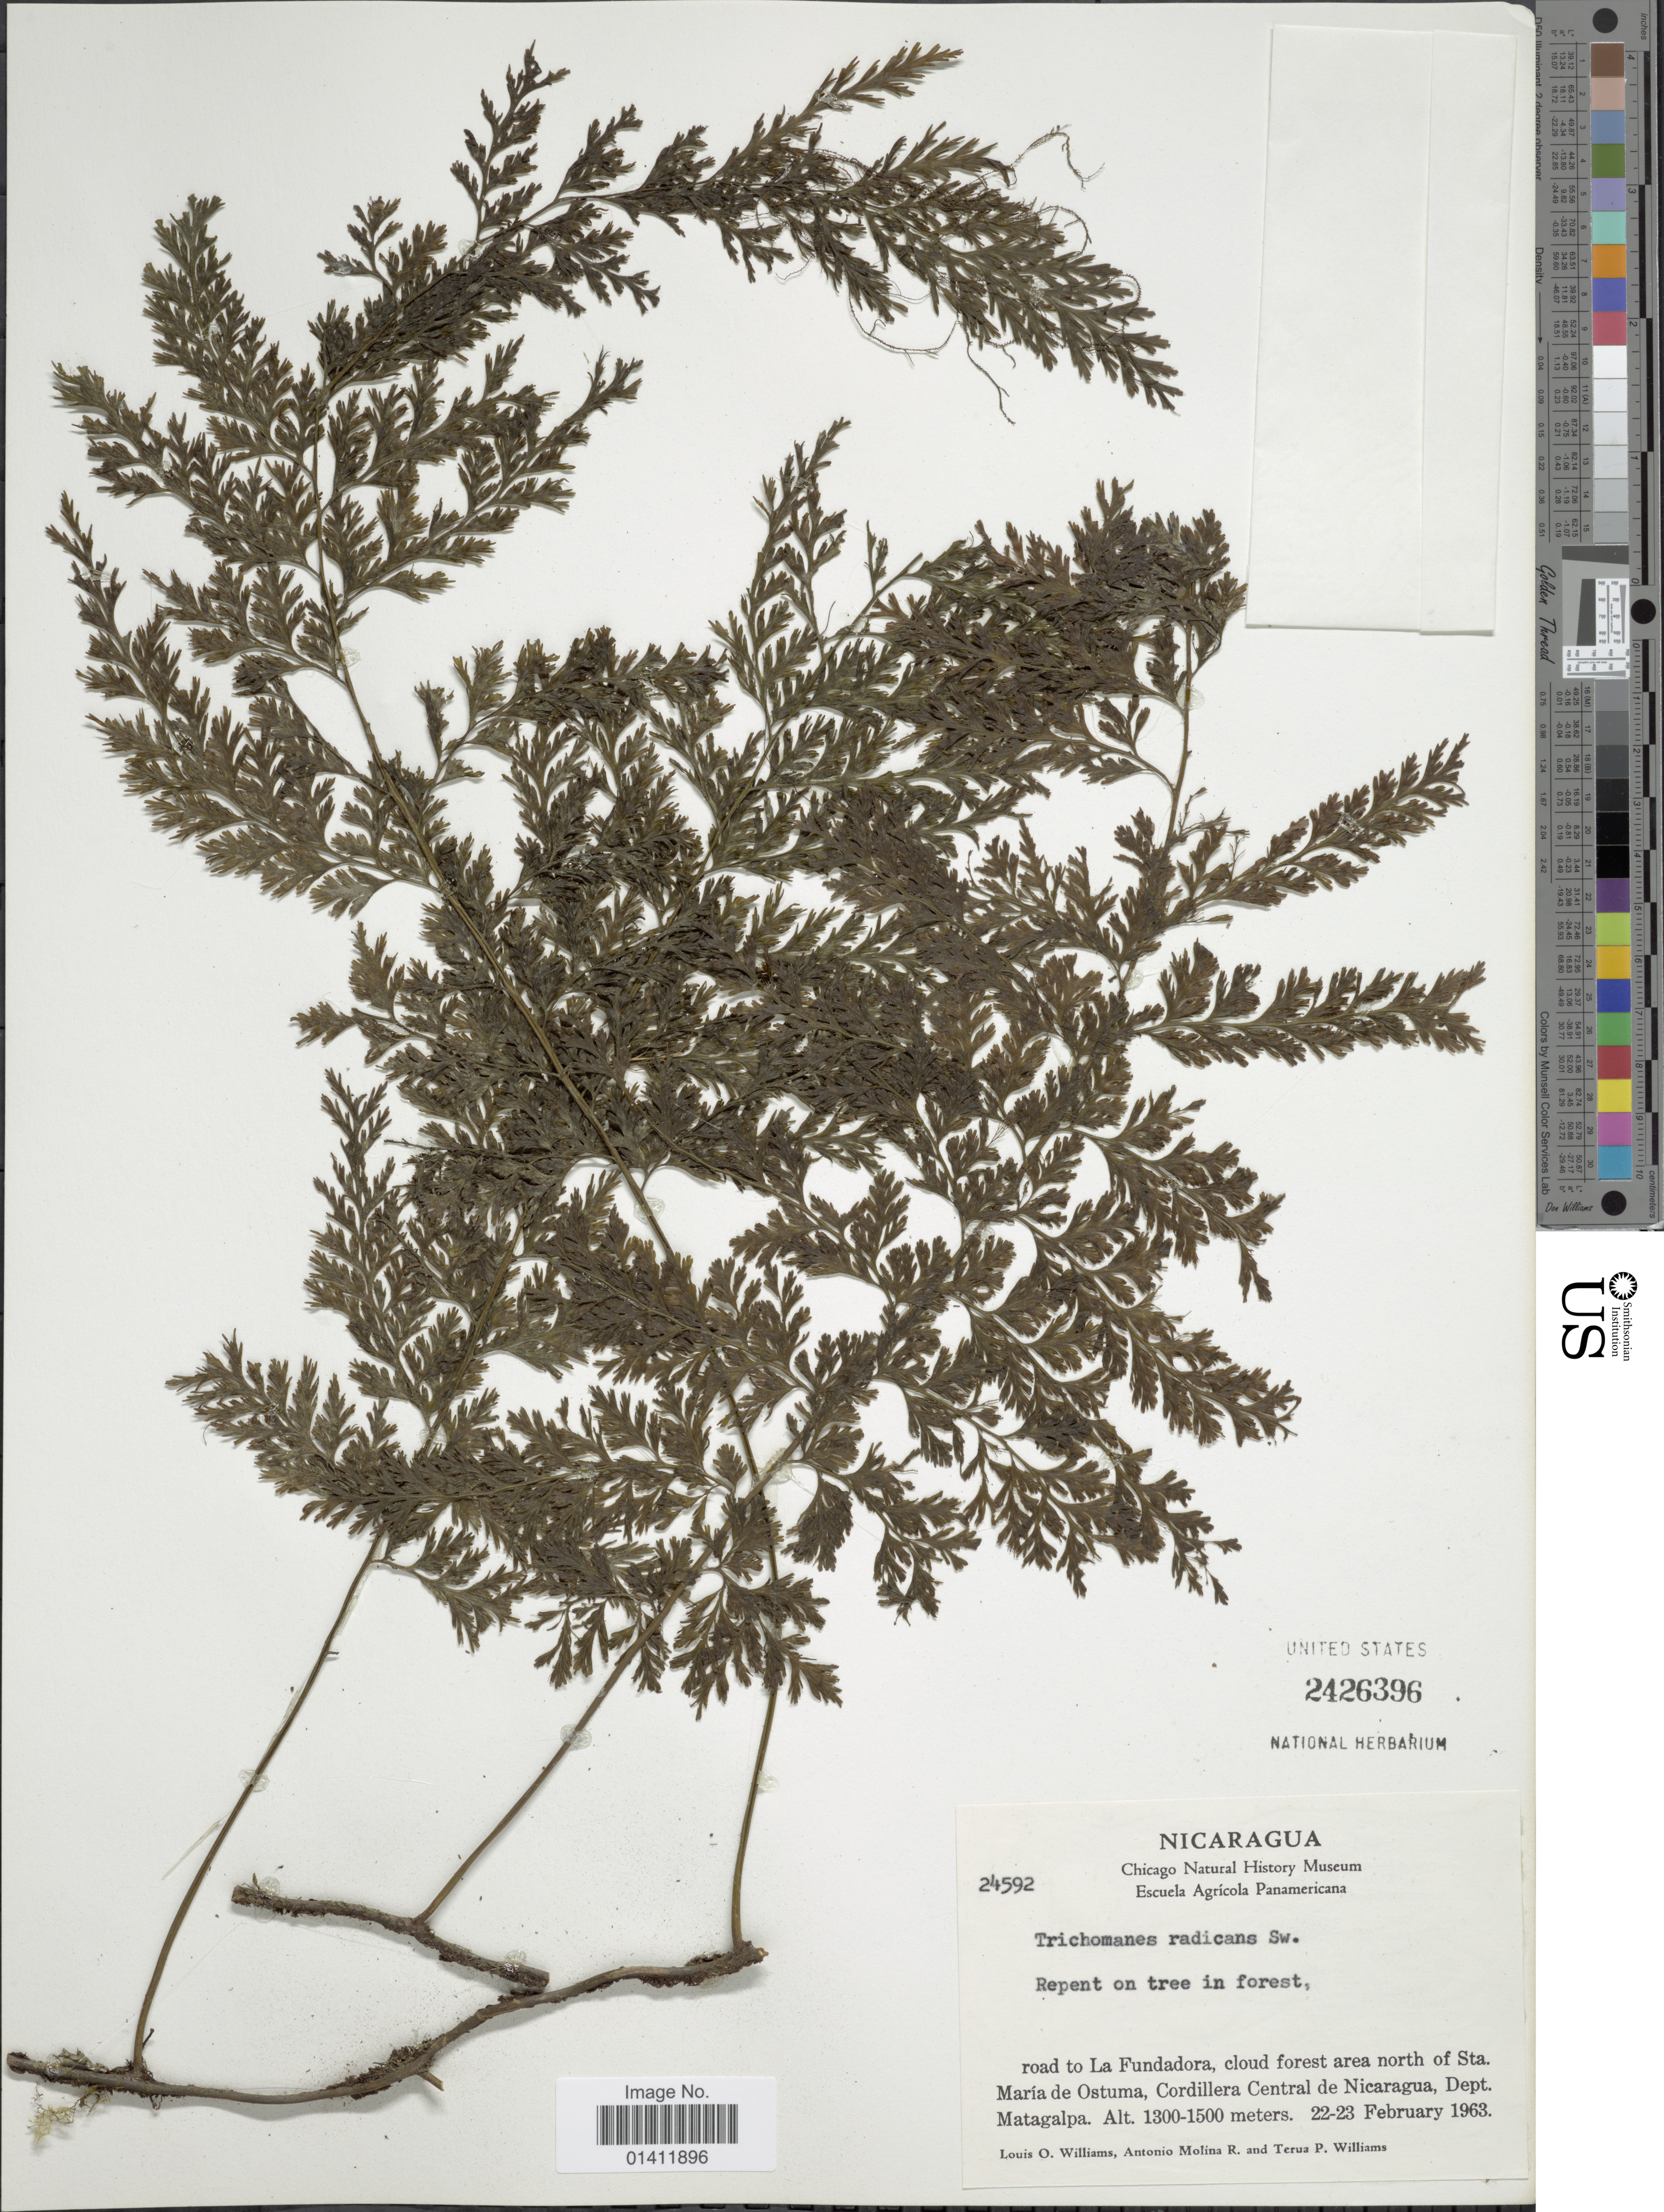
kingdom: Plantae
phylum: Tracheophyta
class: Polypodiopsida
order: Hymenophyllales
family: Hymenophyllaceae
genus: Vandenboschia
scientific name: Vandenboschia radicans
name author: (Sw.) Copel.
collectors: L. O. Williams, A. Molina R. & T. P. Williams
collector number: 24592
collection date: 1963-02-22/1963-02-23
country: Nicaragua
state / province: Matagalpa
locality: Road to La Fundadora, cloud forest area north of Sta. Maria de Ostuma, Cordillera Central de Nicaragua, Dept. Matagalpa.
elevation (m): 1300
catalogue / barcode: US 2426396